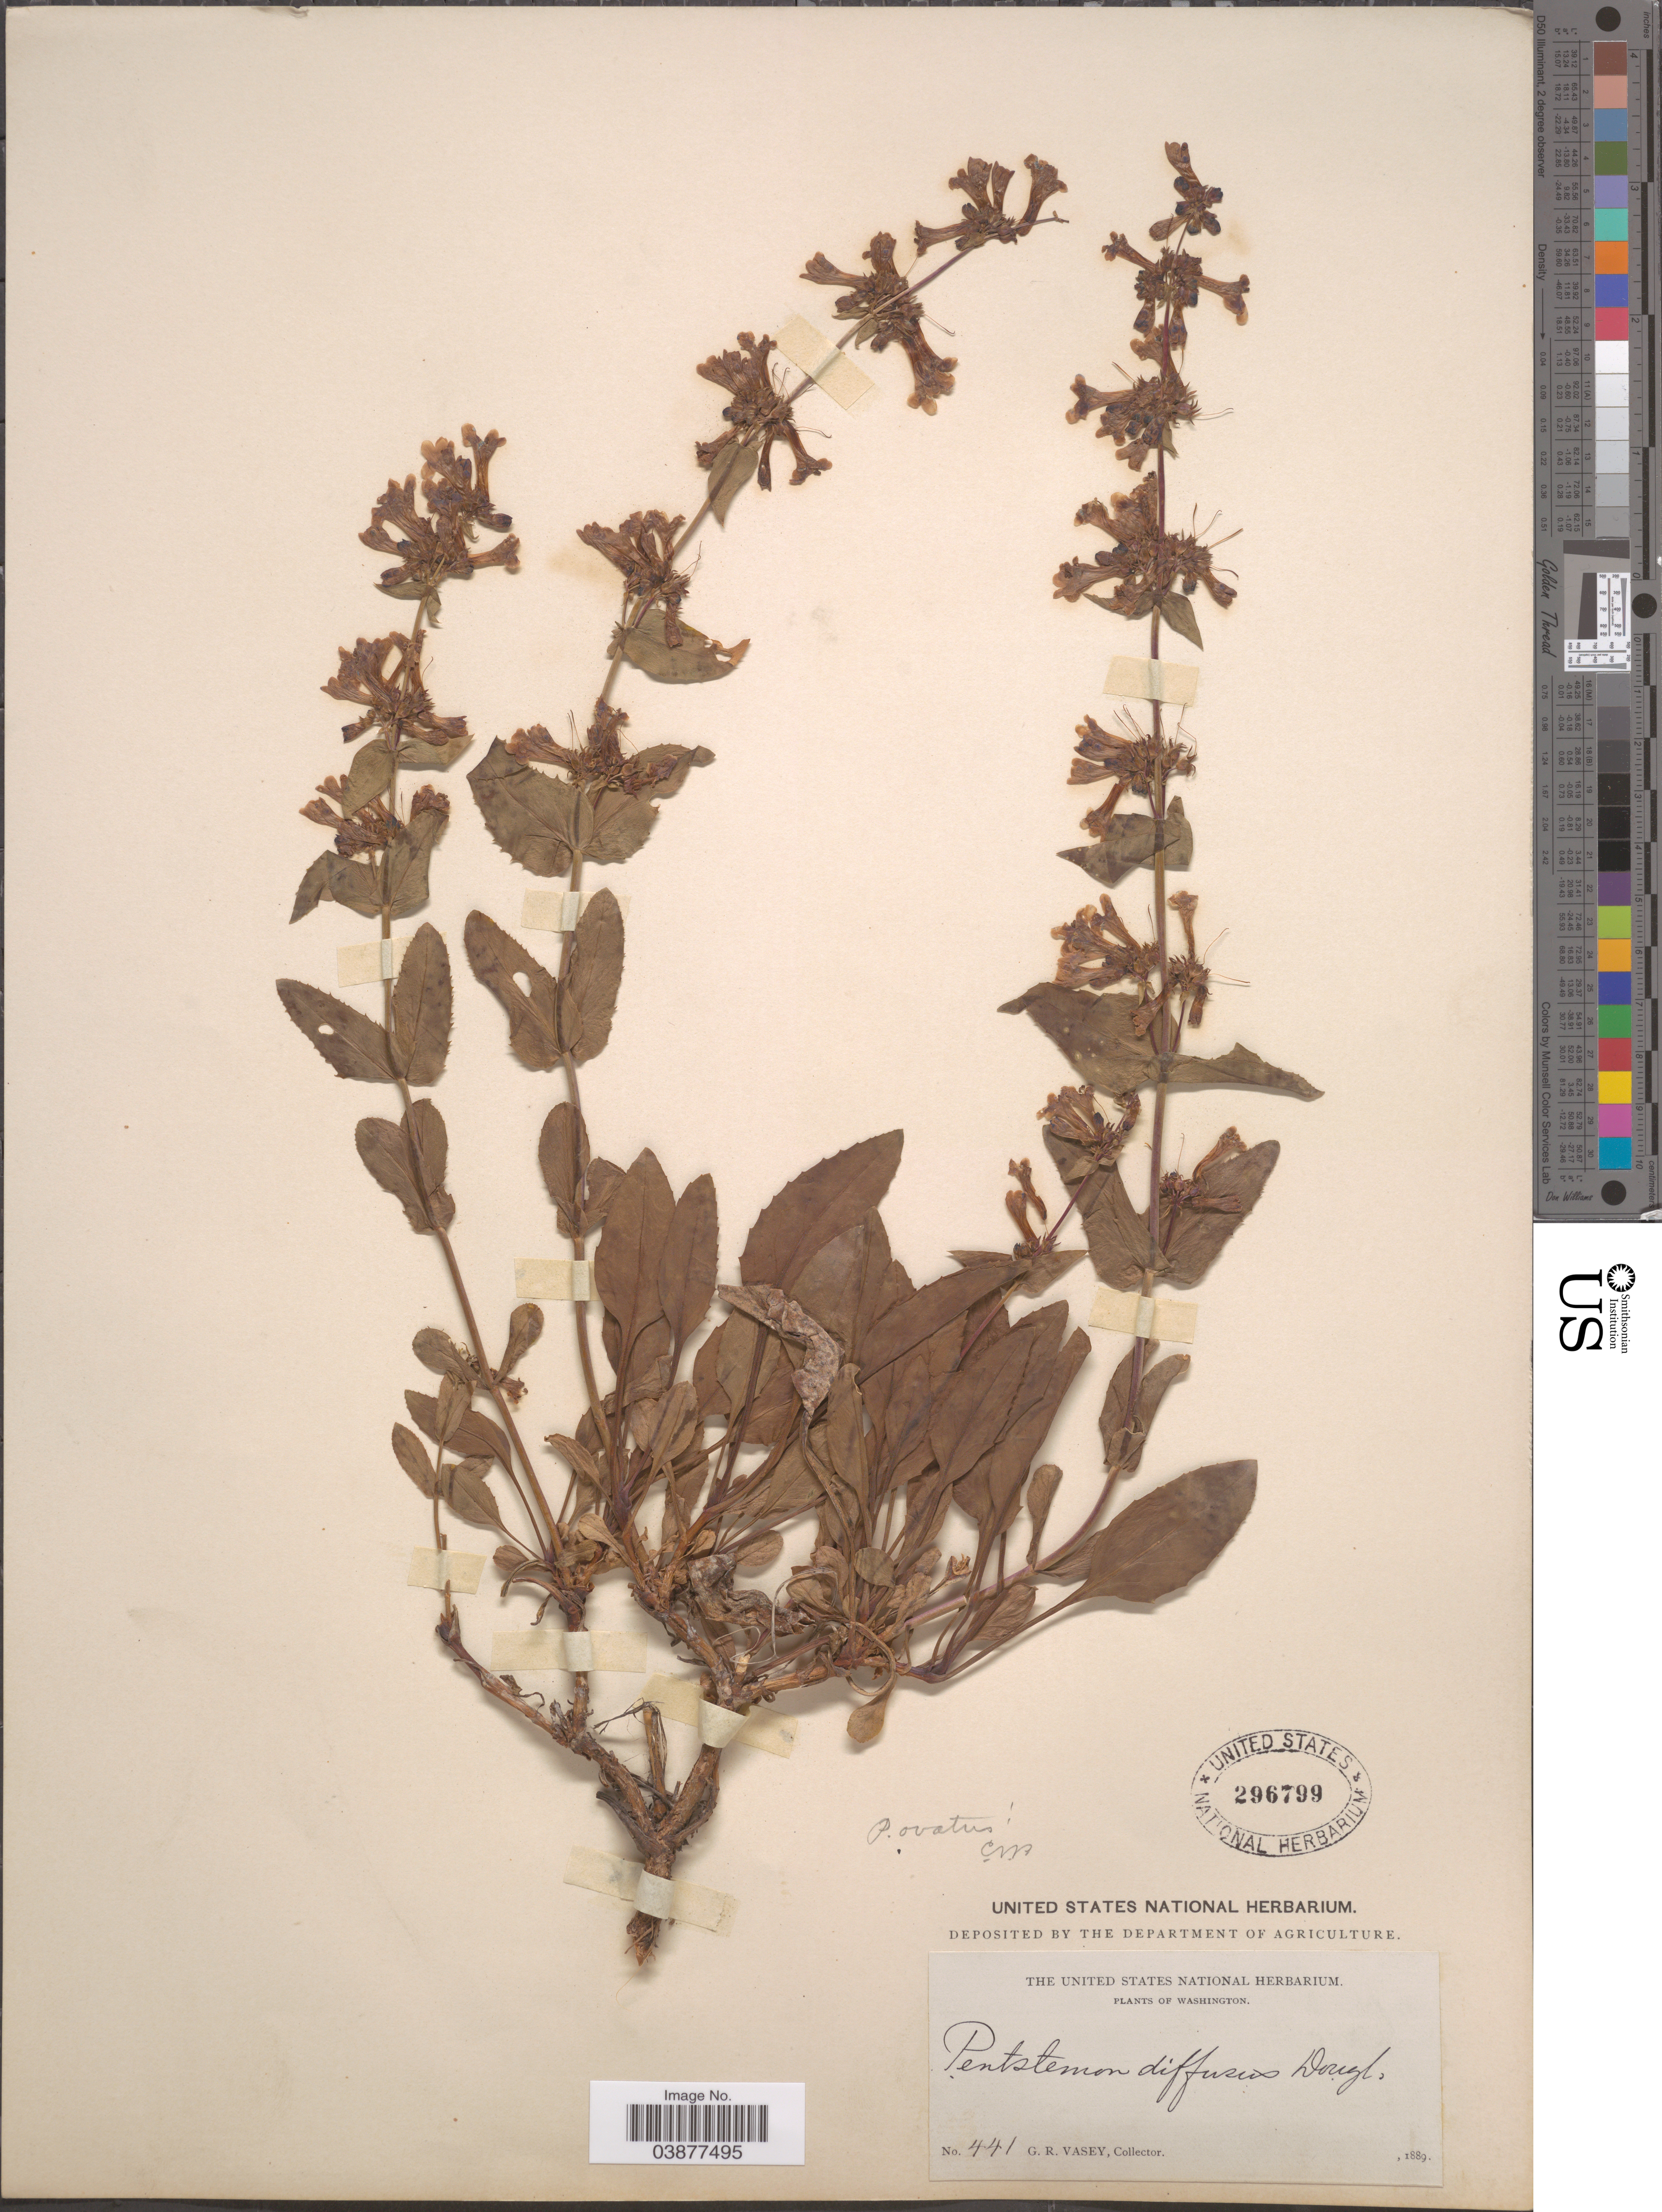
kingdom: Plantae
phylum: Tracheophyta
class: Magnoliopsida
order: Lamiales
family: Plantaginaceae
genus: Penstemon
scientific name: Penstemon pruinosus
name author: Douglas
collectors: G. R. Vasey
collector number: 441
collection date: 1889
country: United States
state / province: Washington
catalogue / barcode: US 296799